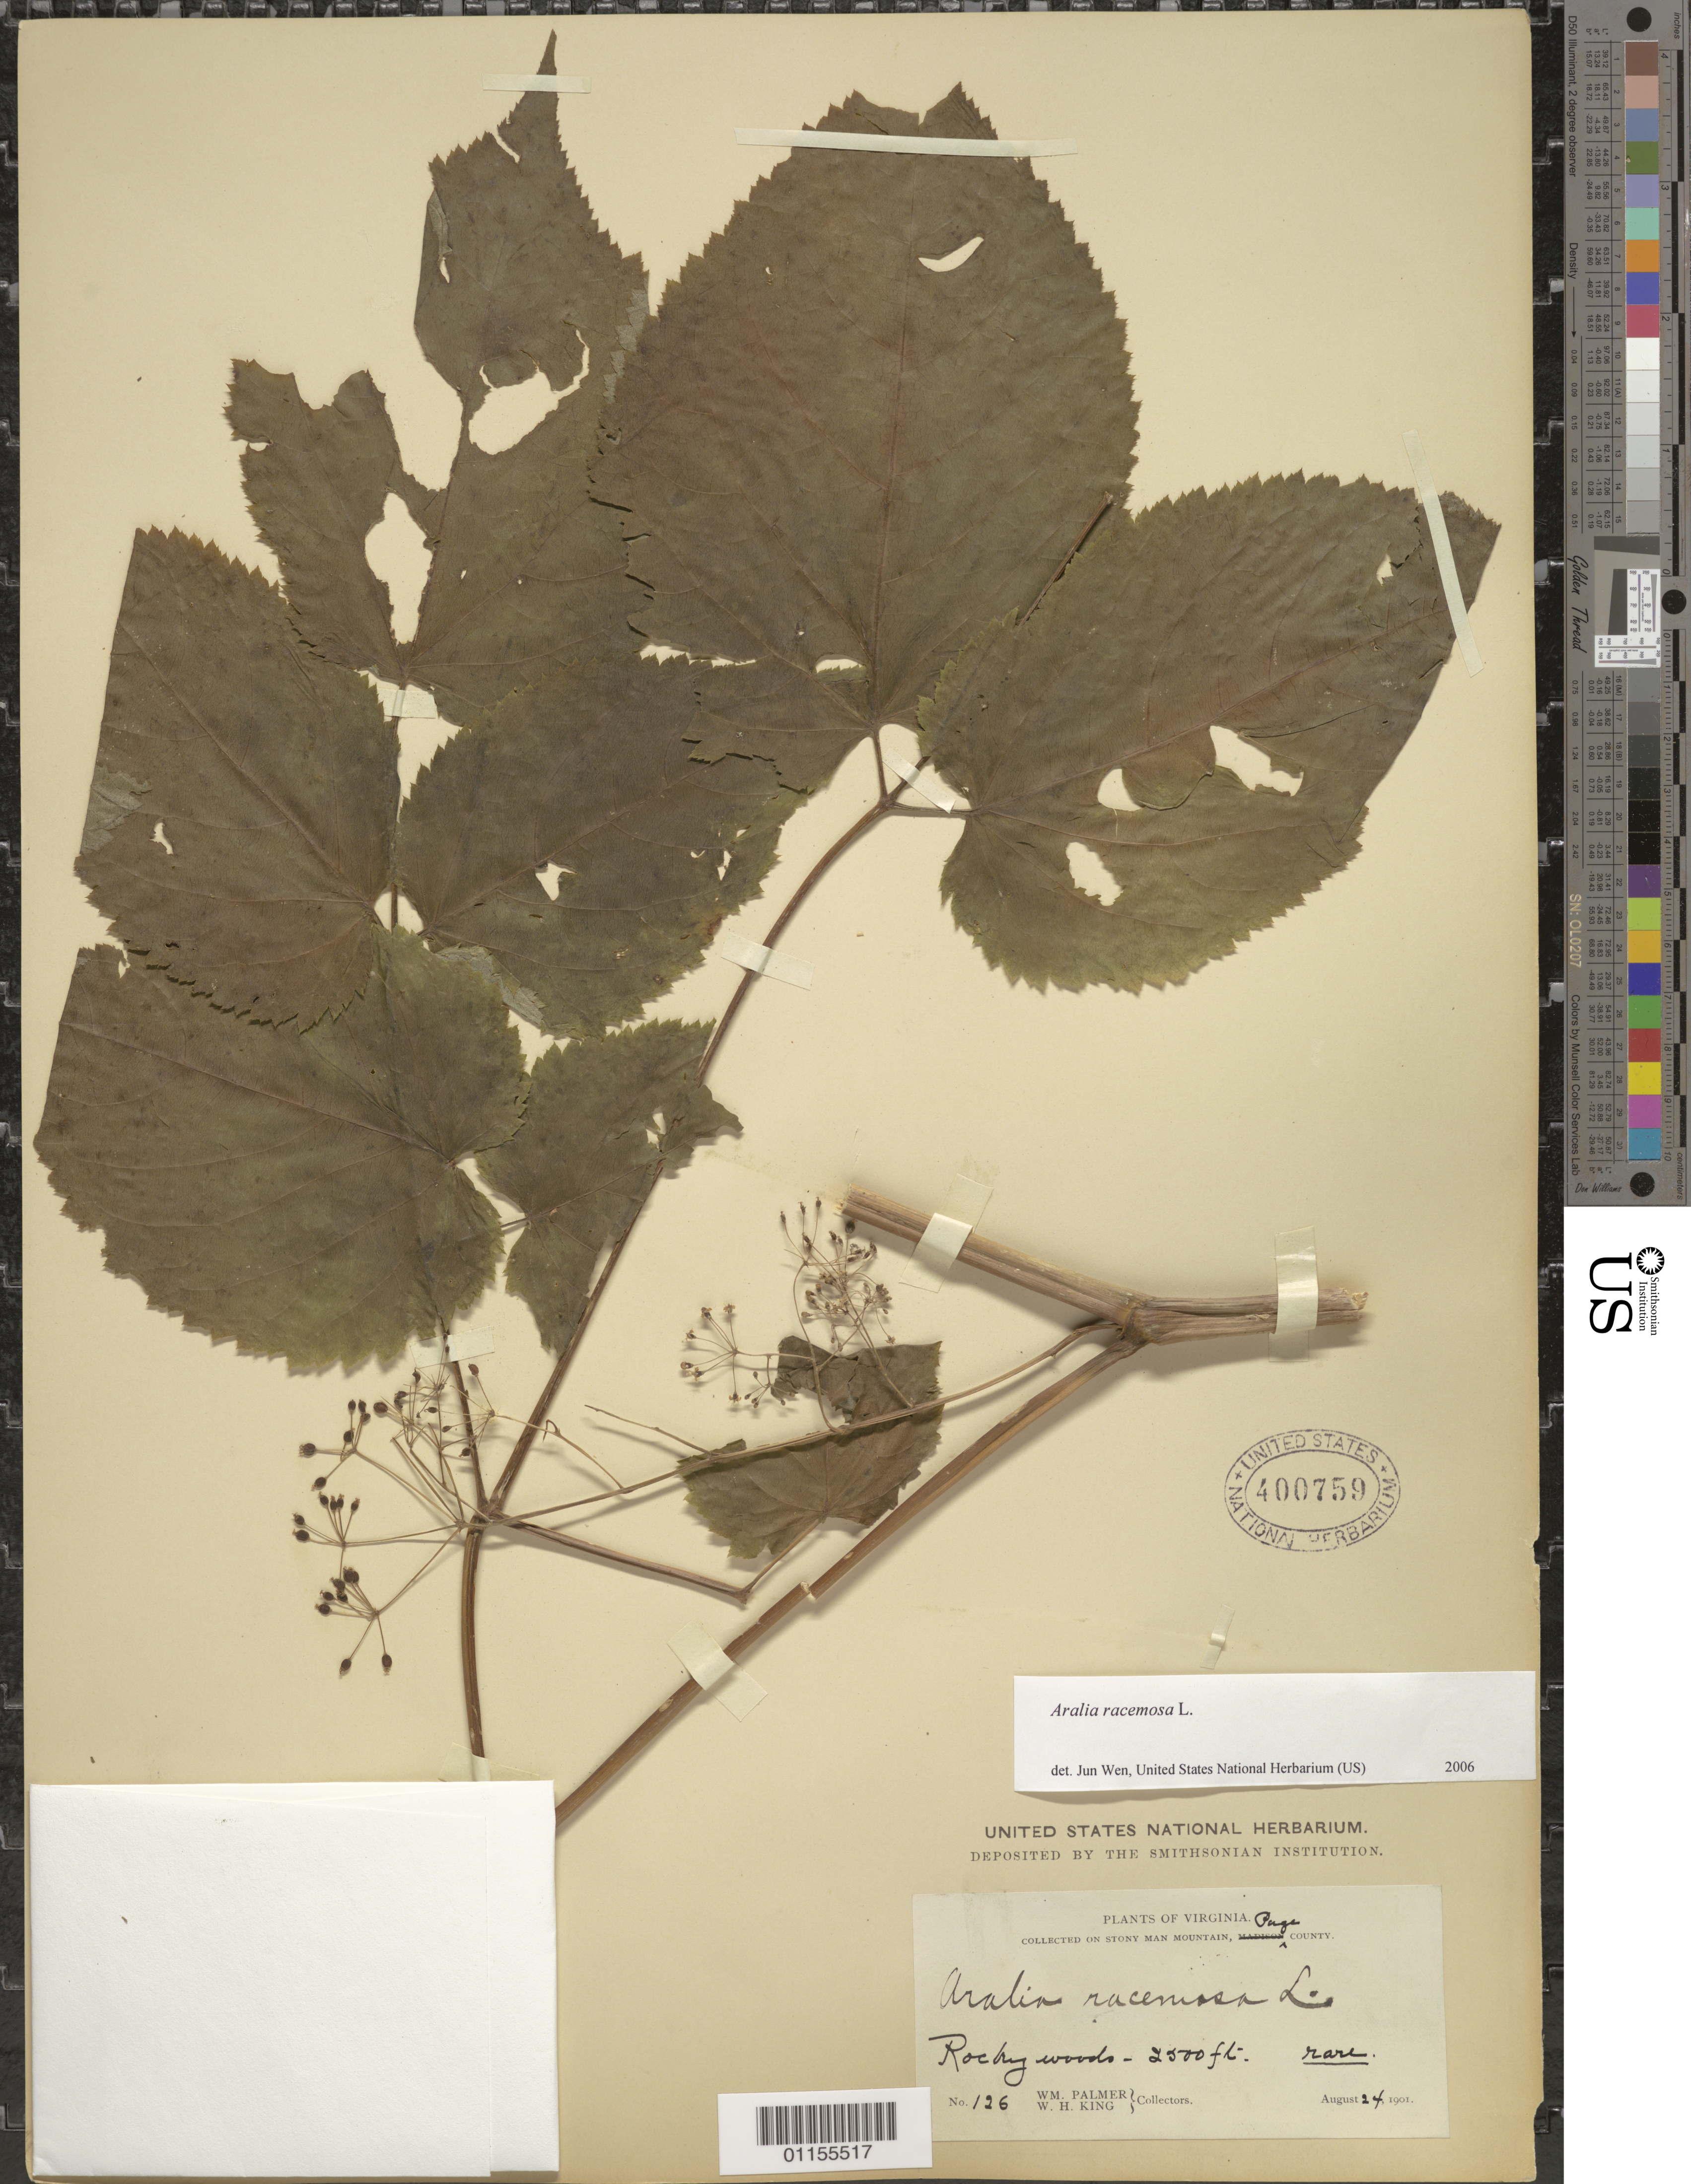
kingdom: Plantae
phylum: Tracheophyta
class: Magnoliopsida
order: Apiales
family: Araliaceae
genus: Aralia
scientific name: Aralia racemosa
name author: L.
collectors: W. Palmer & W. H. King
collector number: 126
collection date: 1901-08-24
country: United States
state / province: Virginia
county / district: Page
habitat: Rocky woods. Rare.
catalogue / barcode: US 400759